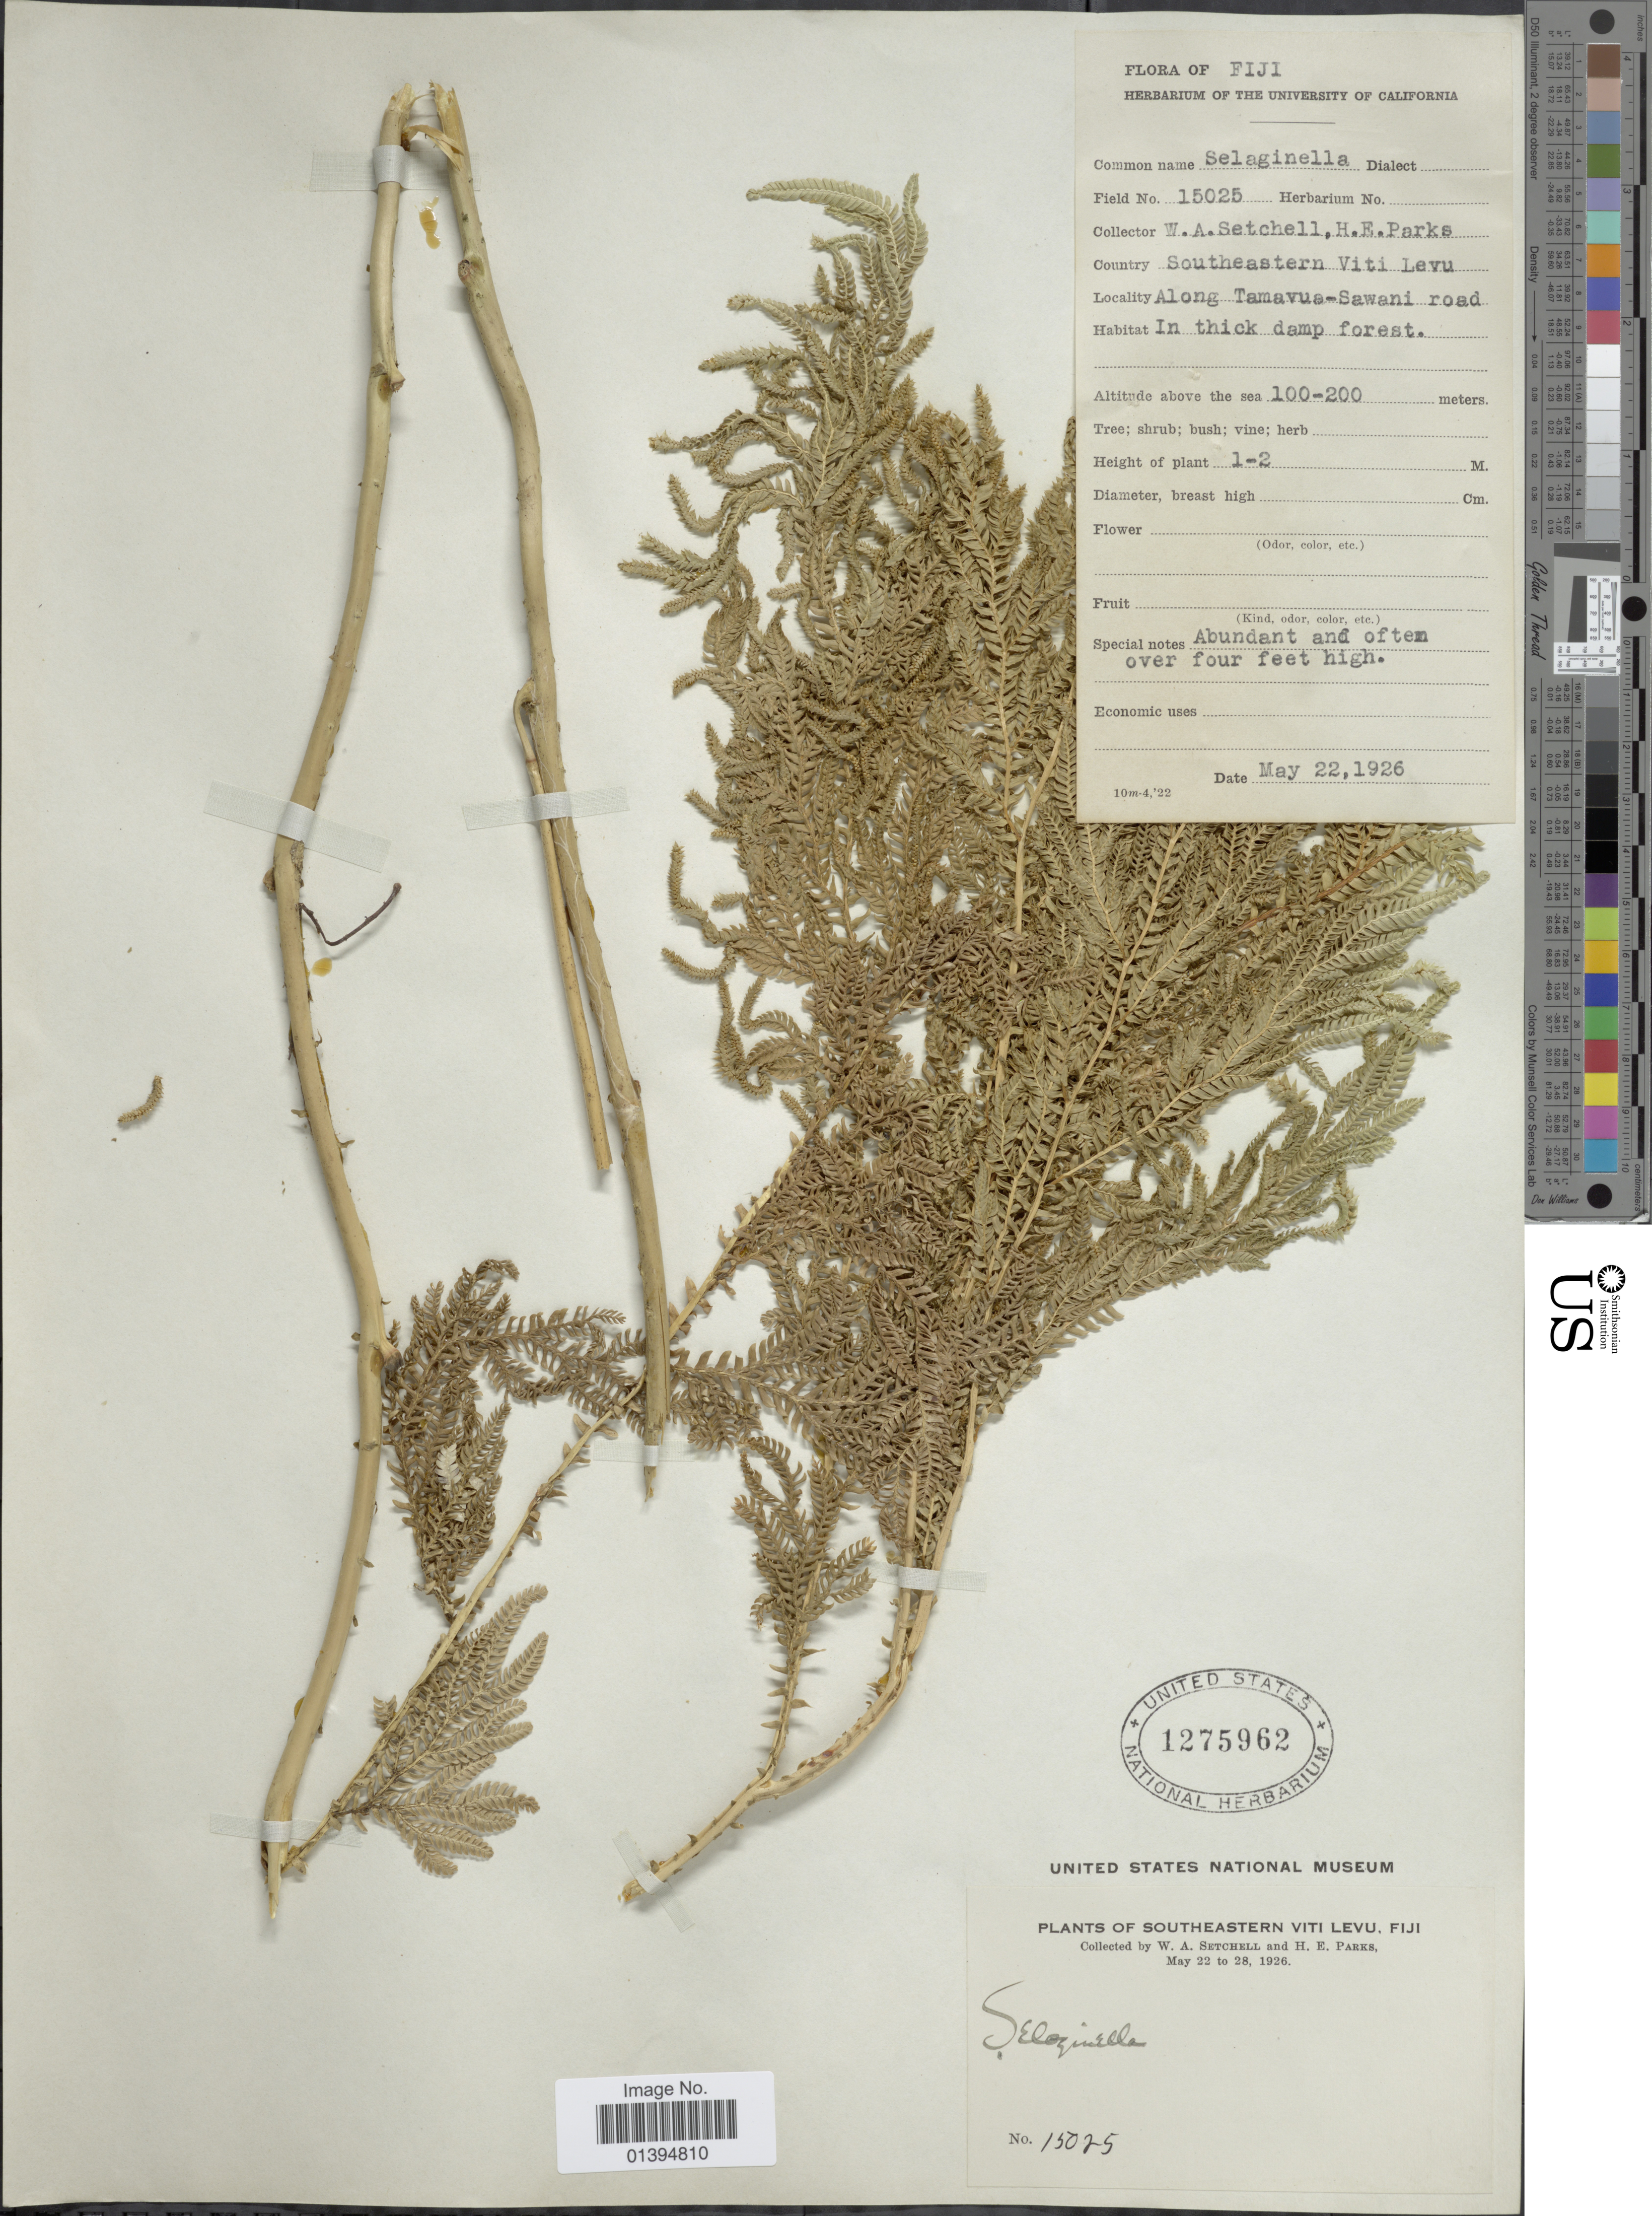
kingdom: Plantae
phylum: Tracheophyta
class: Lycopodiopsida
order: Selaginellales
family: Selaginellaceae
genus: Selaginella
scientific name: Selaginella sp.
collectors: W. Setchell & H. E. Parks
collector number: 15025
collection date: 1926-05-22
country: Fiji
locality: Southeastern Viti Levu, Along Tamavua-Sawani road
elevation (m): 100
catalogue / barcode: US 1275962